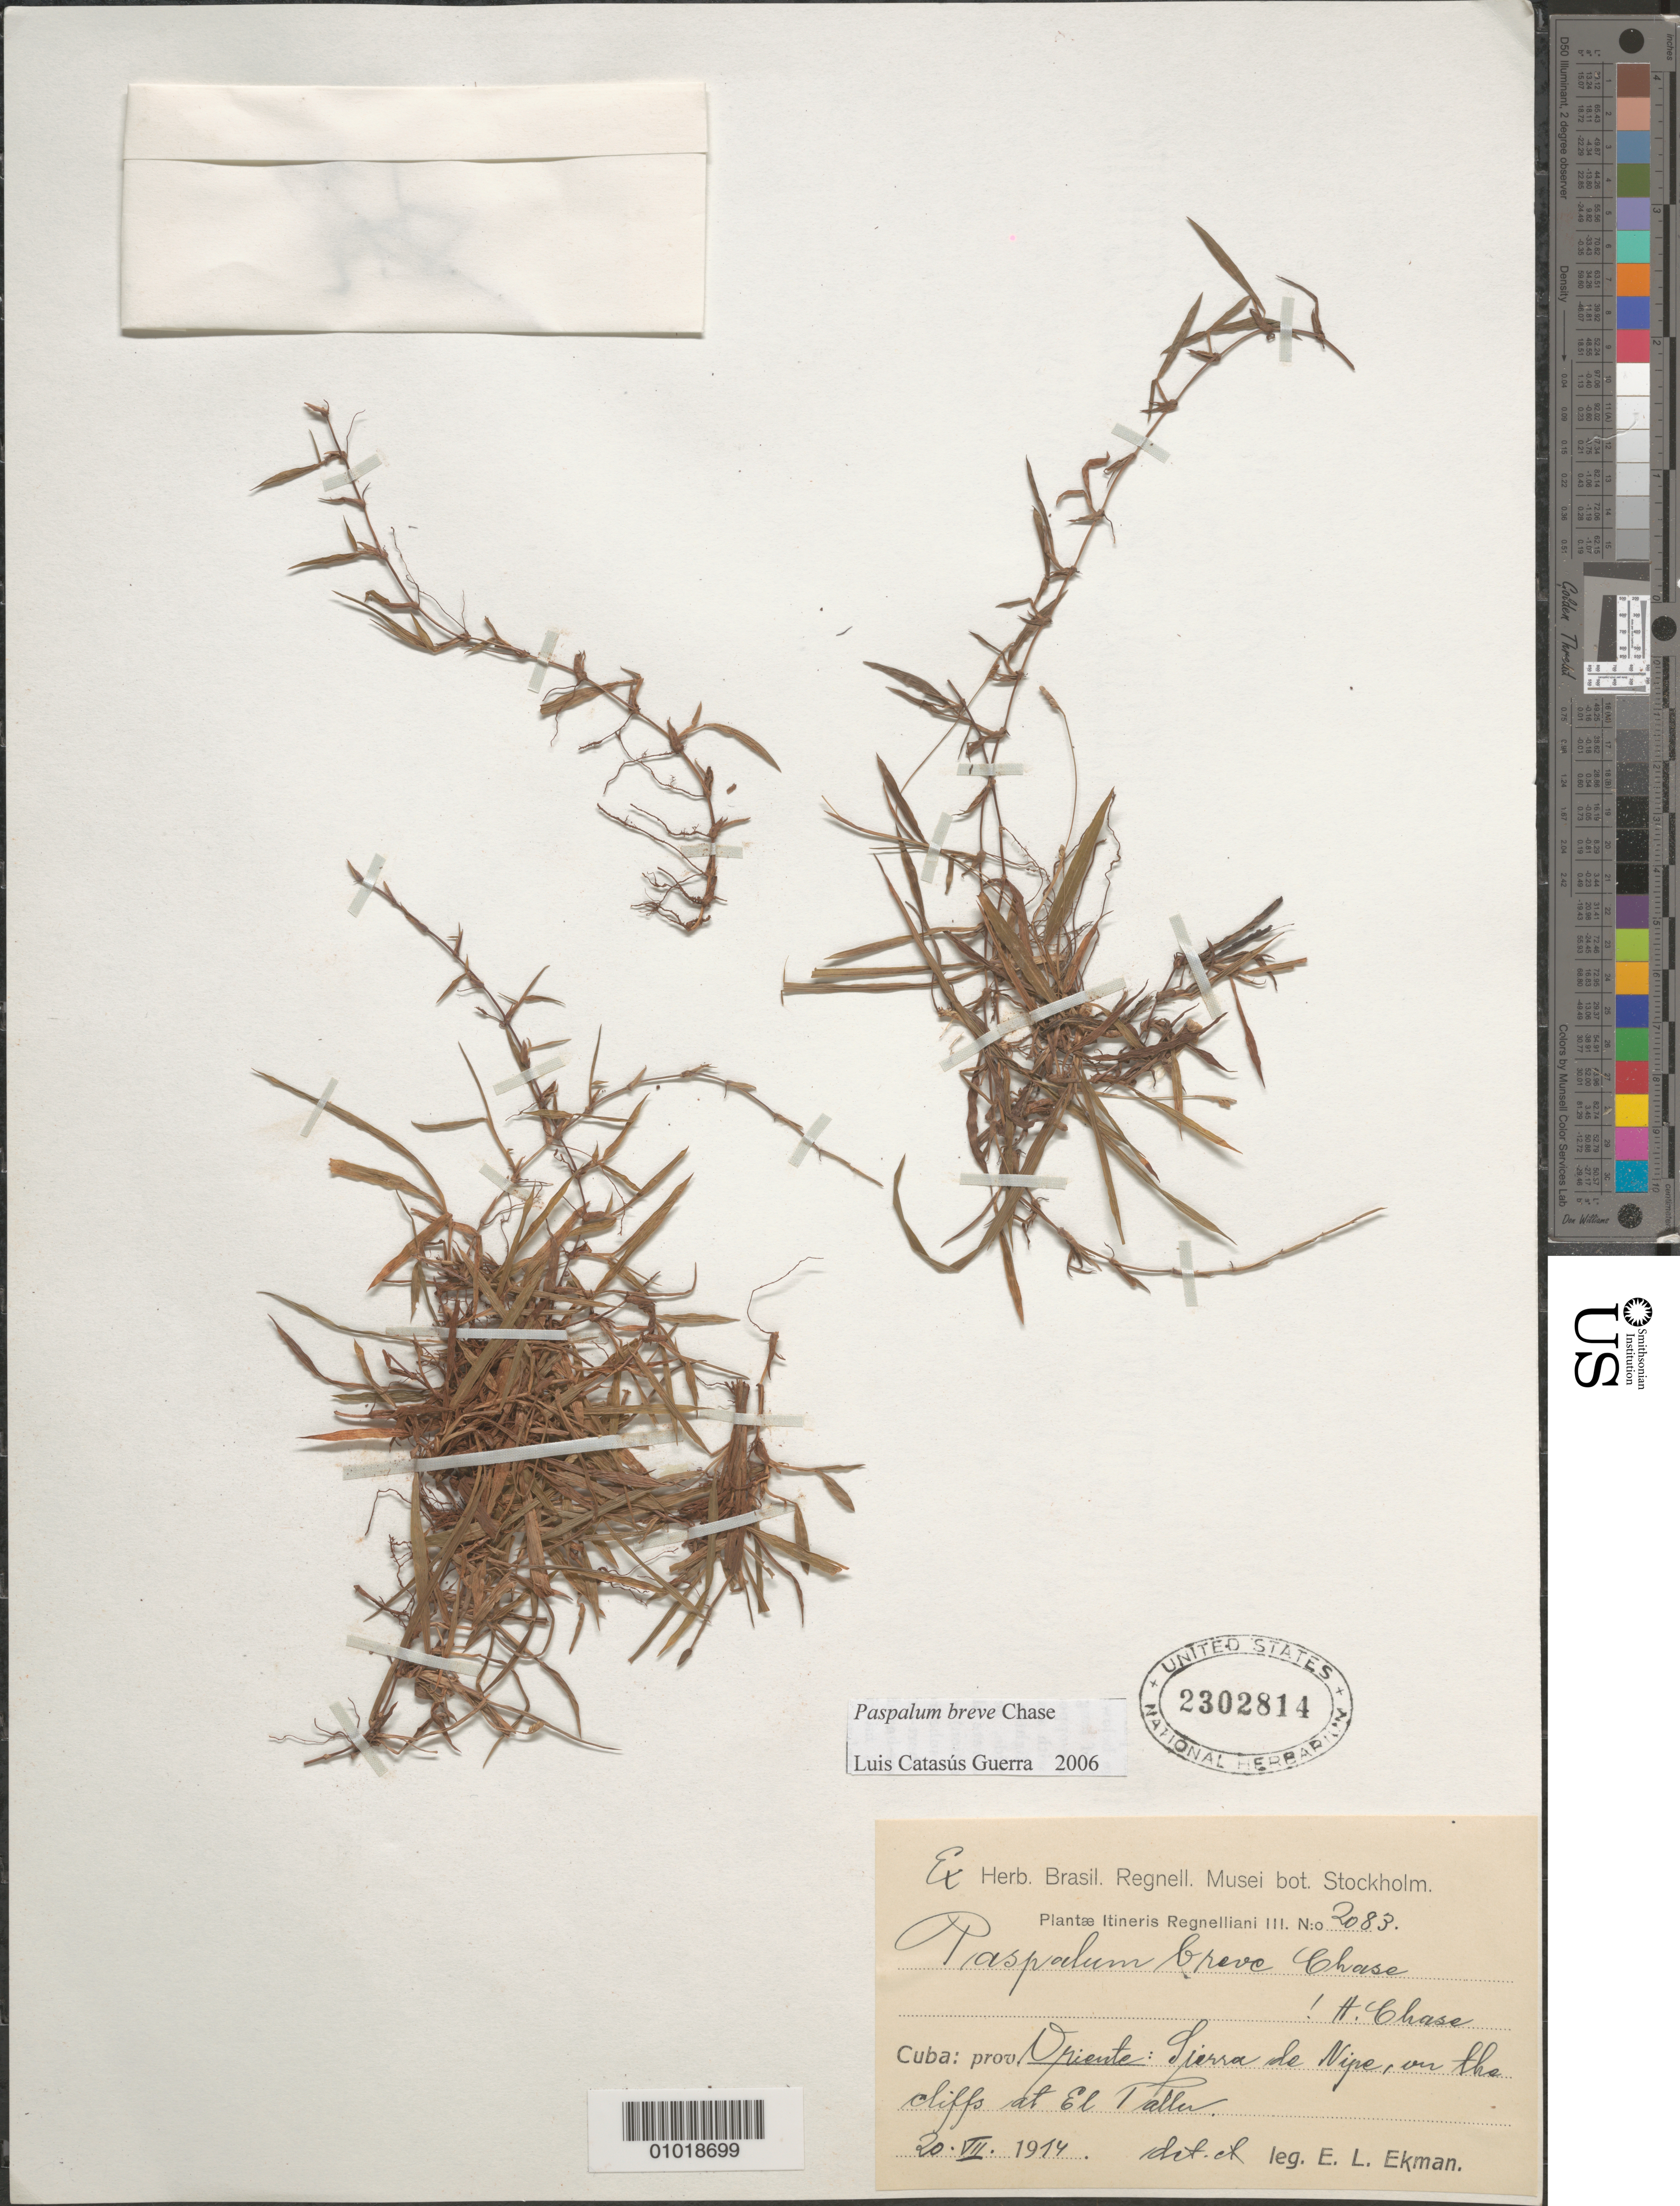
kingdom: Plantae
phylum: Tracheophyta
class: Liliopsida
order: Poales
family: Poaceae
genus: Paspalum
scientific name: Paspalum breve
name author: Chase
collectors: E. L. Ekman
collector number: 2083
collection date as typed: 20 Jul 1914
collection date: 1914-07-20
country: Cuba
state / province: Holguín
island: Cuba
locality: Sierra del Nipe, on the cliffs of El Taller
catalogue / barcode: US 2302814